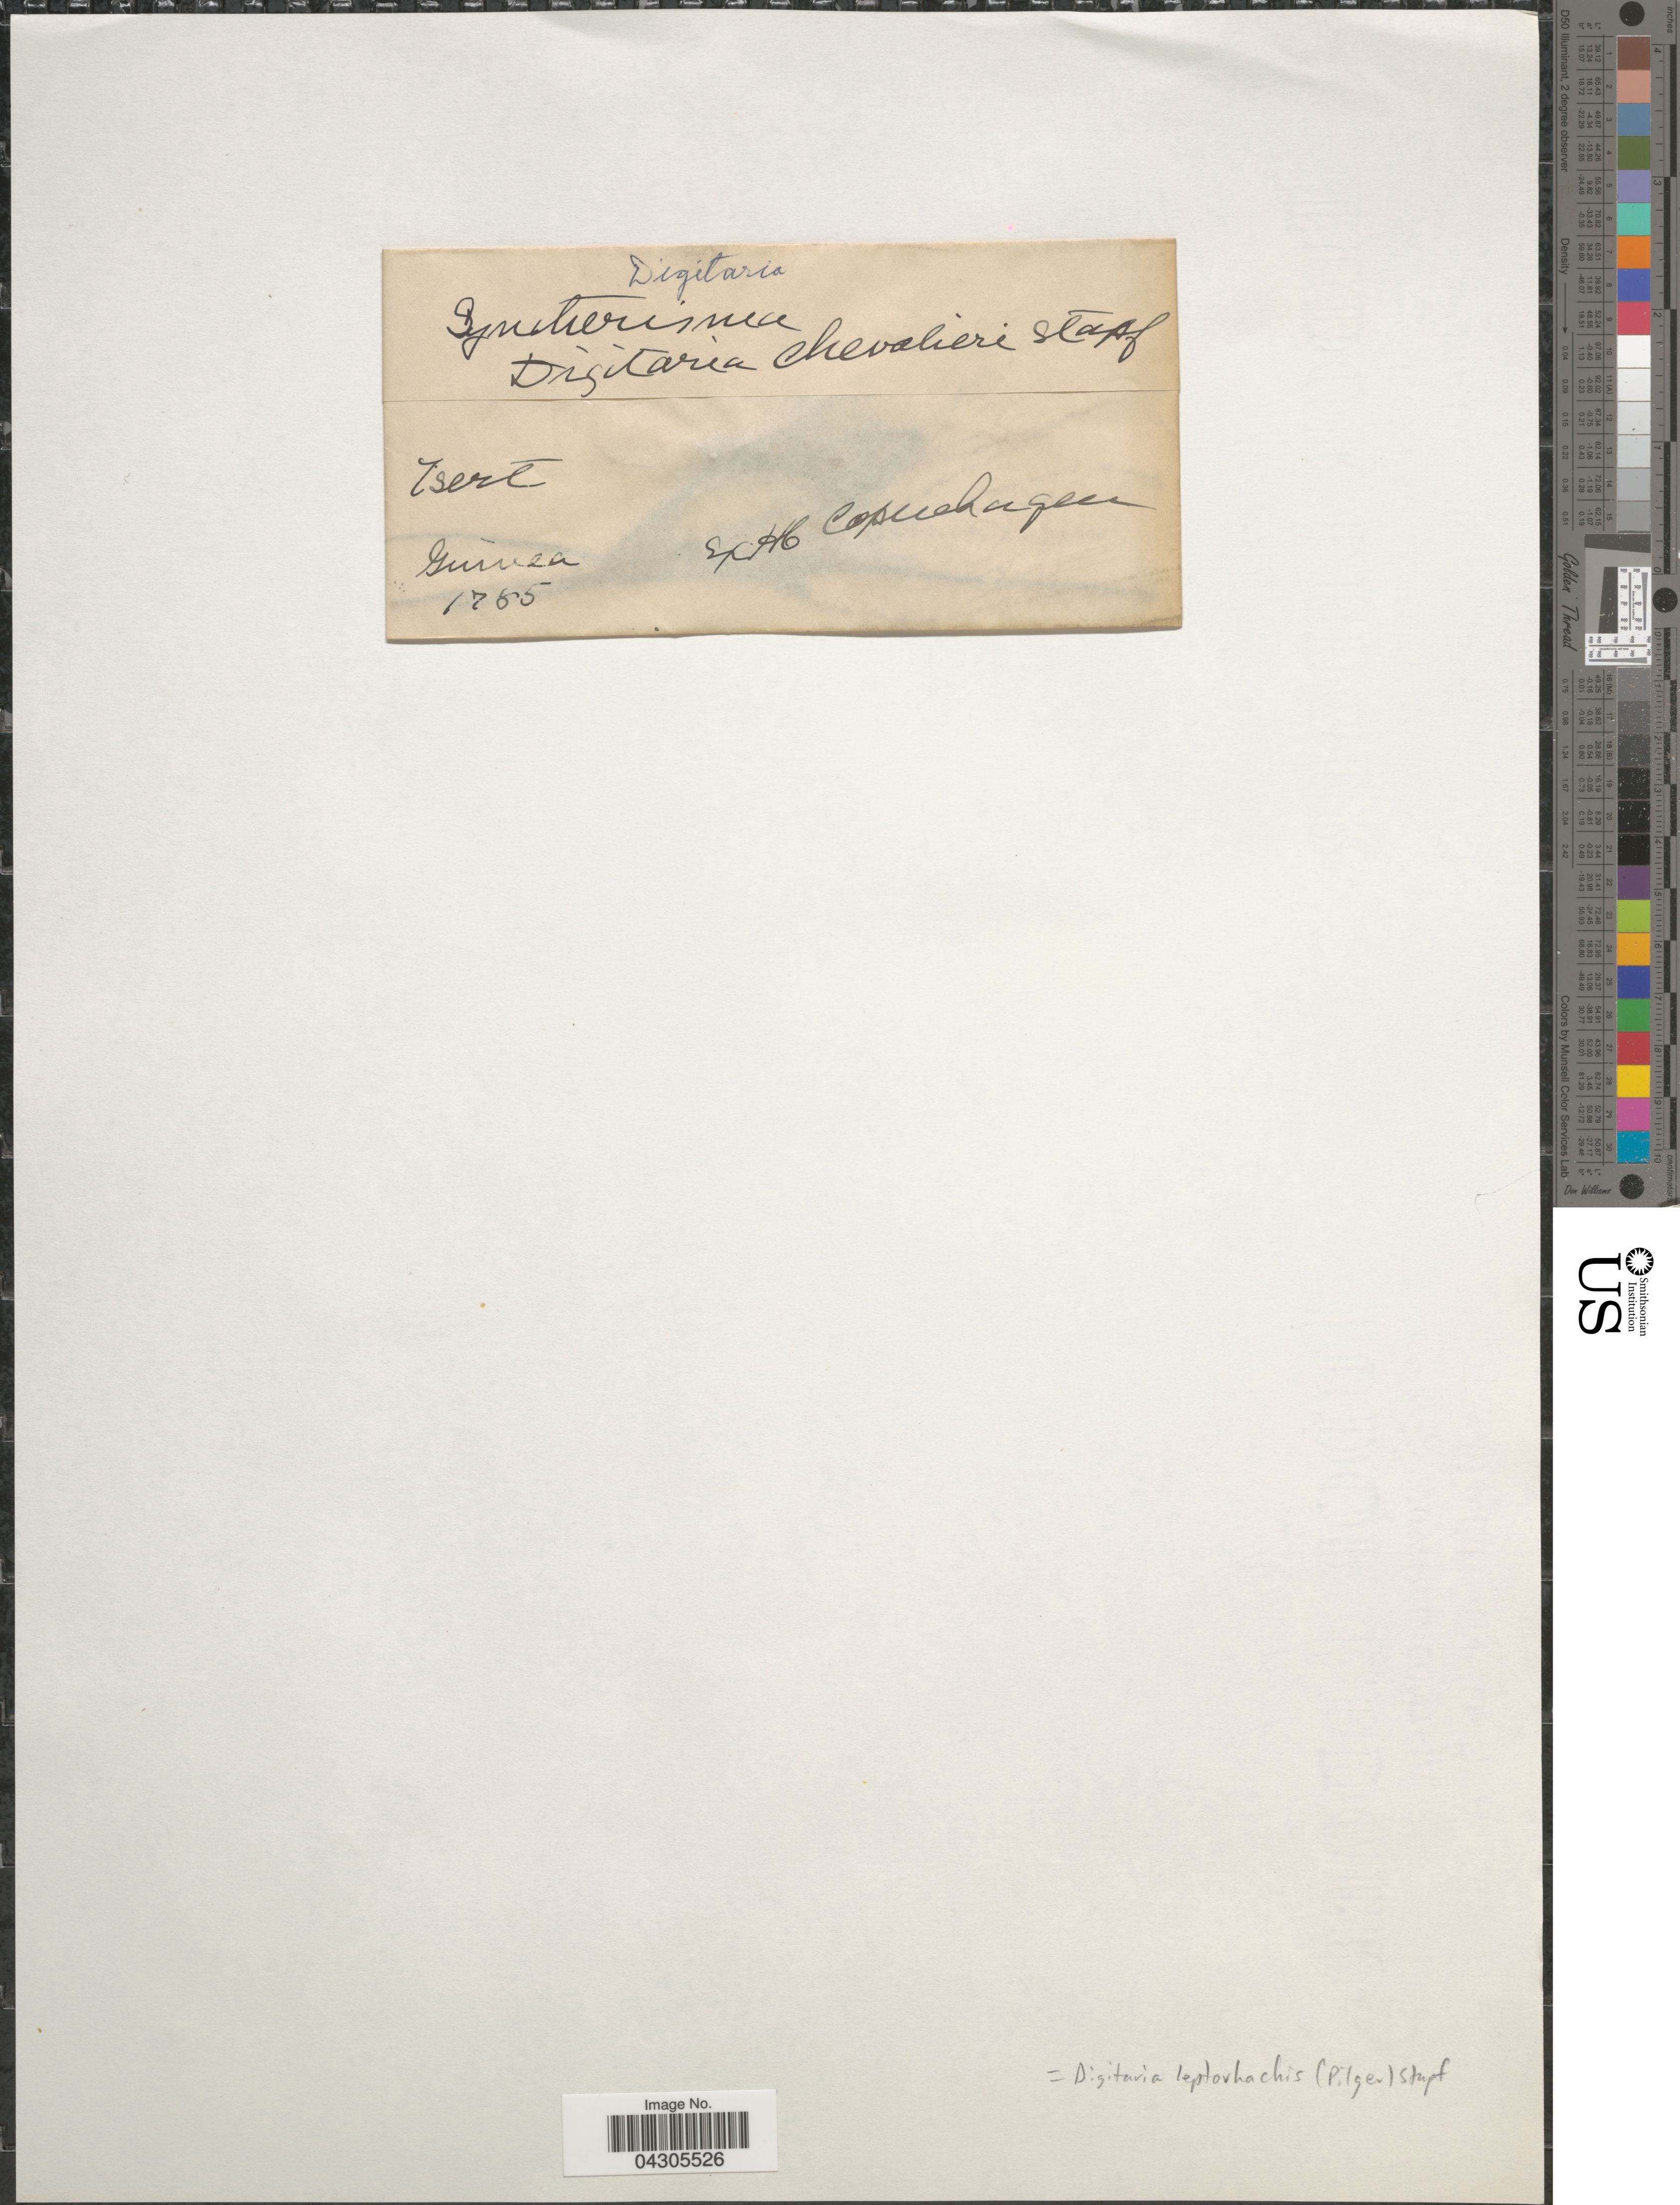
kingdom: Plantae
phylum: Tracheophyta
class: Liliopsida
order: Poales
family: Poaceae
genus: Digitaria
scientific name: Digitaria leptorhachis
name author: (Pilg.) Stapf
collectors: ex Herb. Copenhagen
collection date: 1785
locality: Iseré. Guìnea.